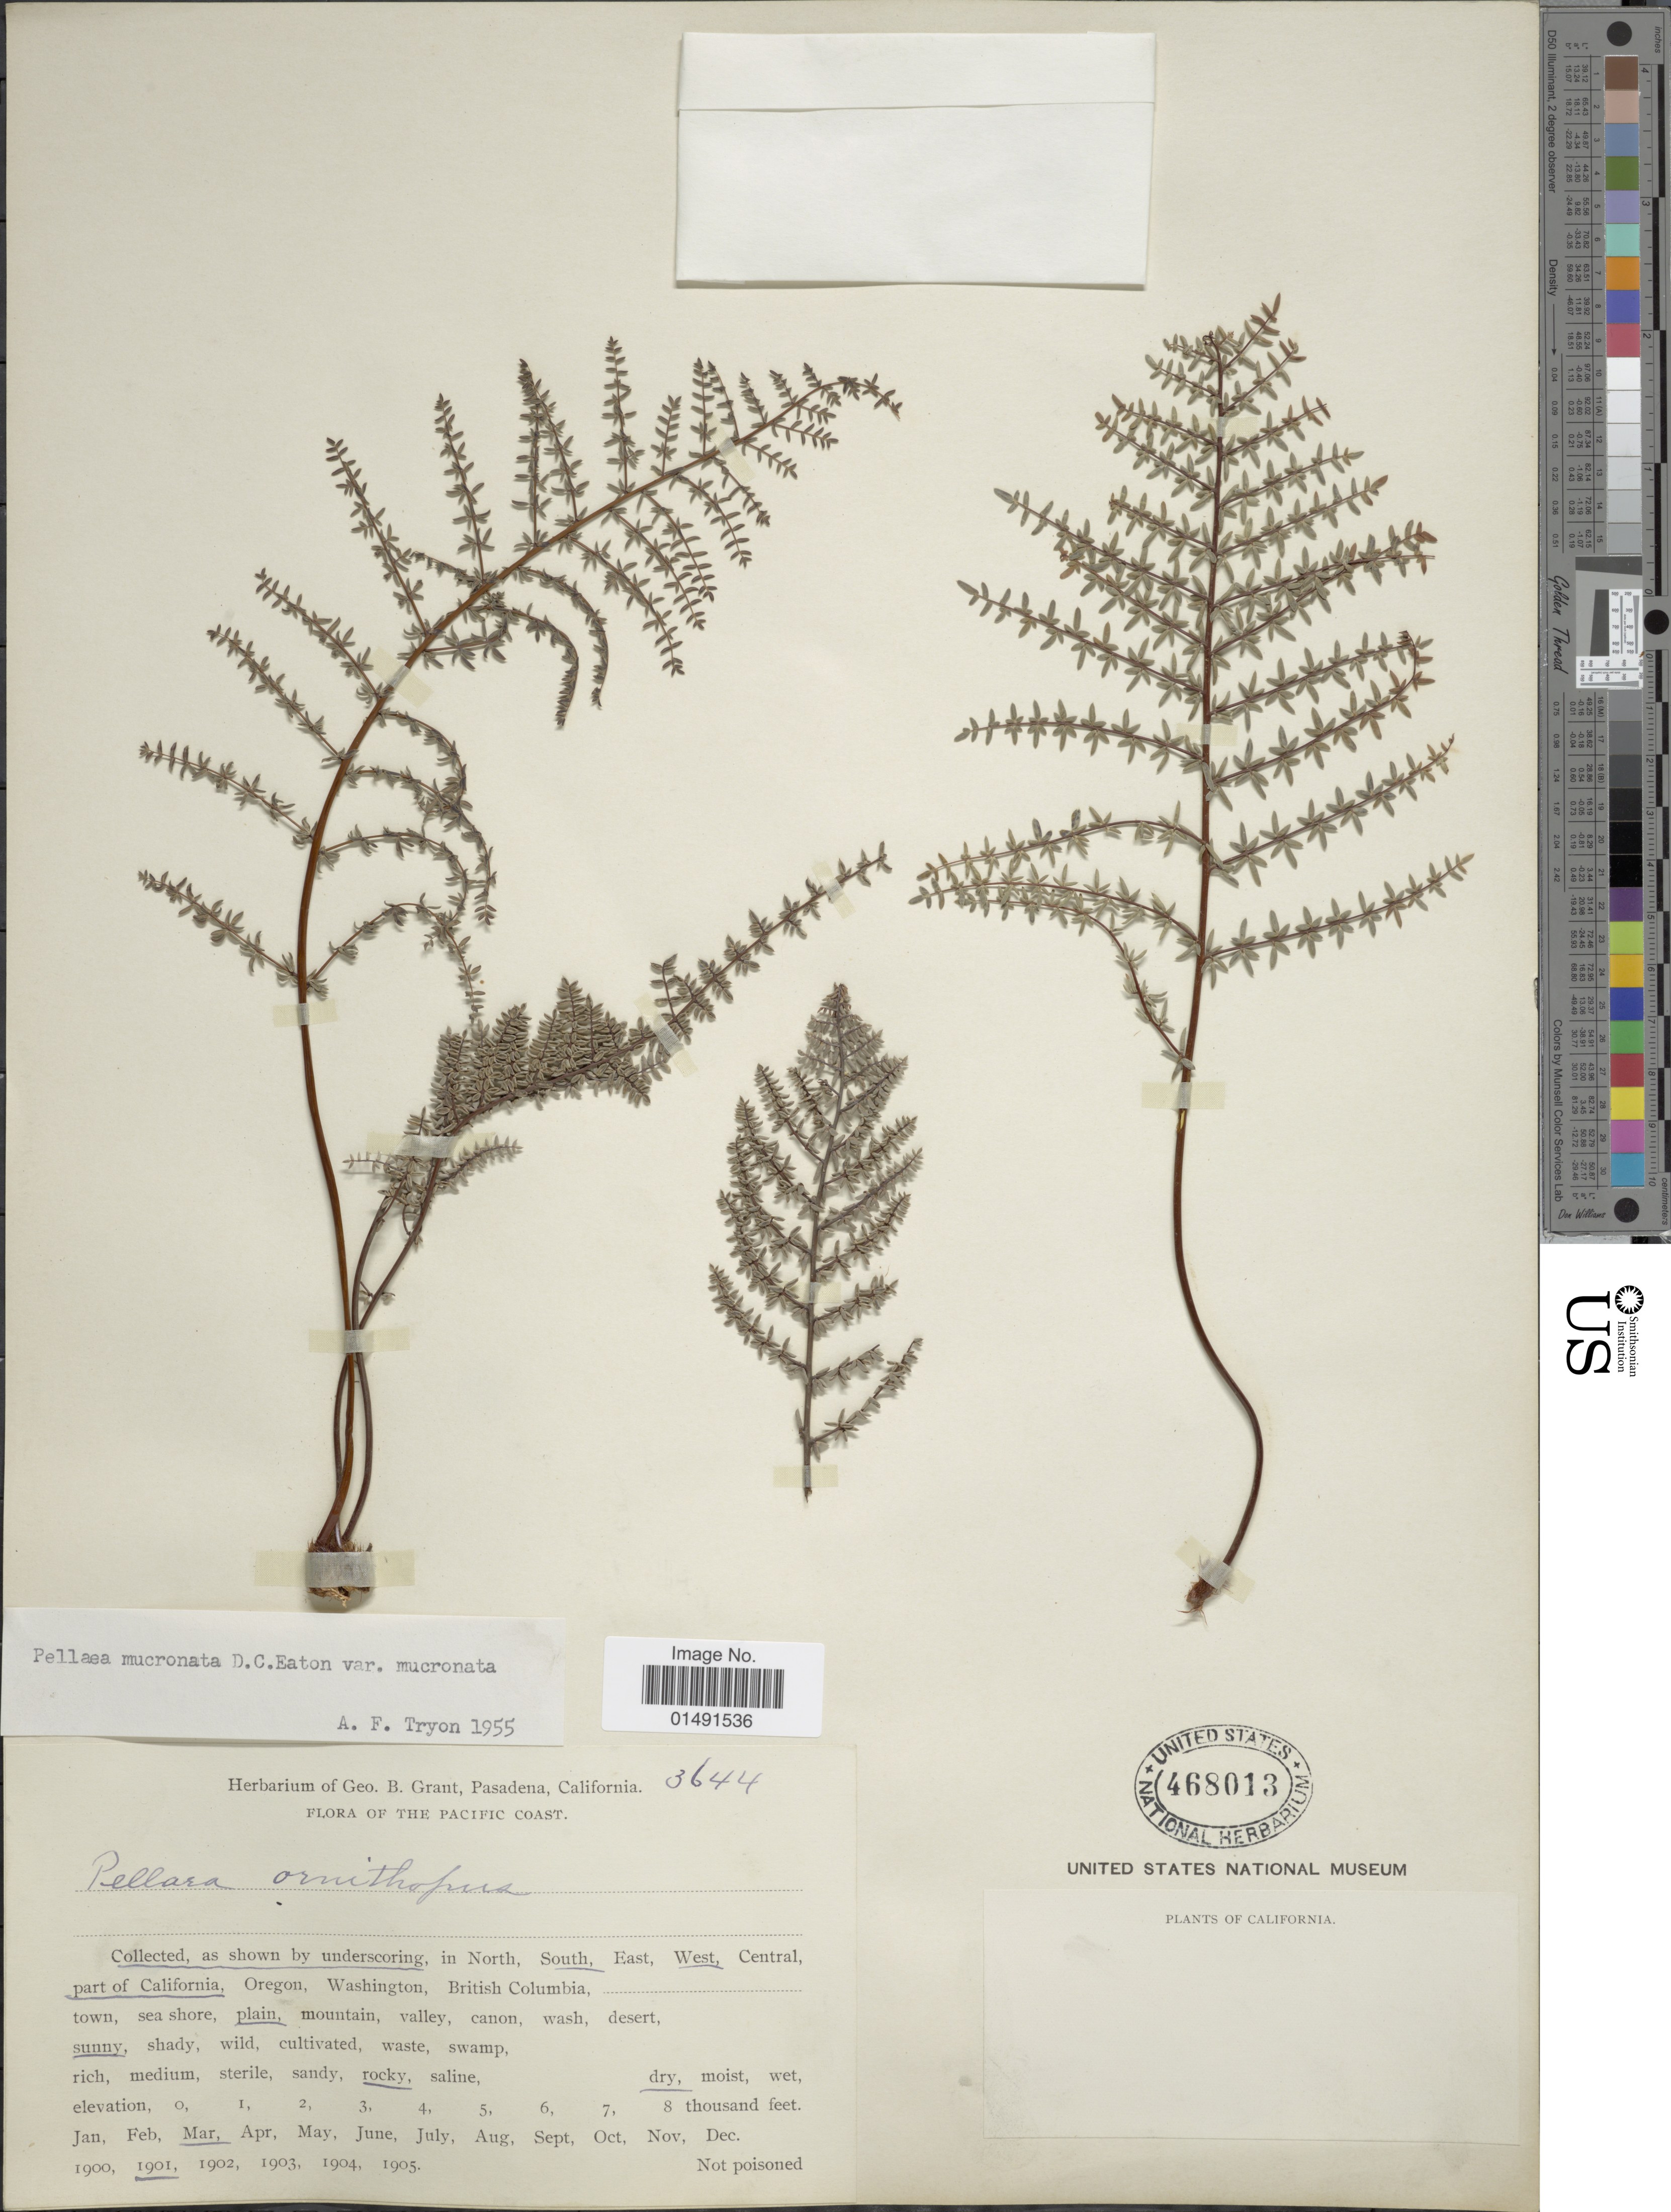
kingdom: Plantae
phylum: Tracheophyta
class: Polypodiopsida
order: Polypodiales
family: Pteridaceae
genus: Pellaea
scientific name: Pellaea mucronata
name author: (D.C. Eaton) D.C. Eaton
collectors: ex herb. G. B. Grant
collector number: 3644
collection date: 1901-03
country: United States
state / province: California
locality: Collected, as shown by underscoring, In South, West part of California, Plainm sunny, rocky, dry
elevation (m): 2438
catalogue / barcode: US 468013